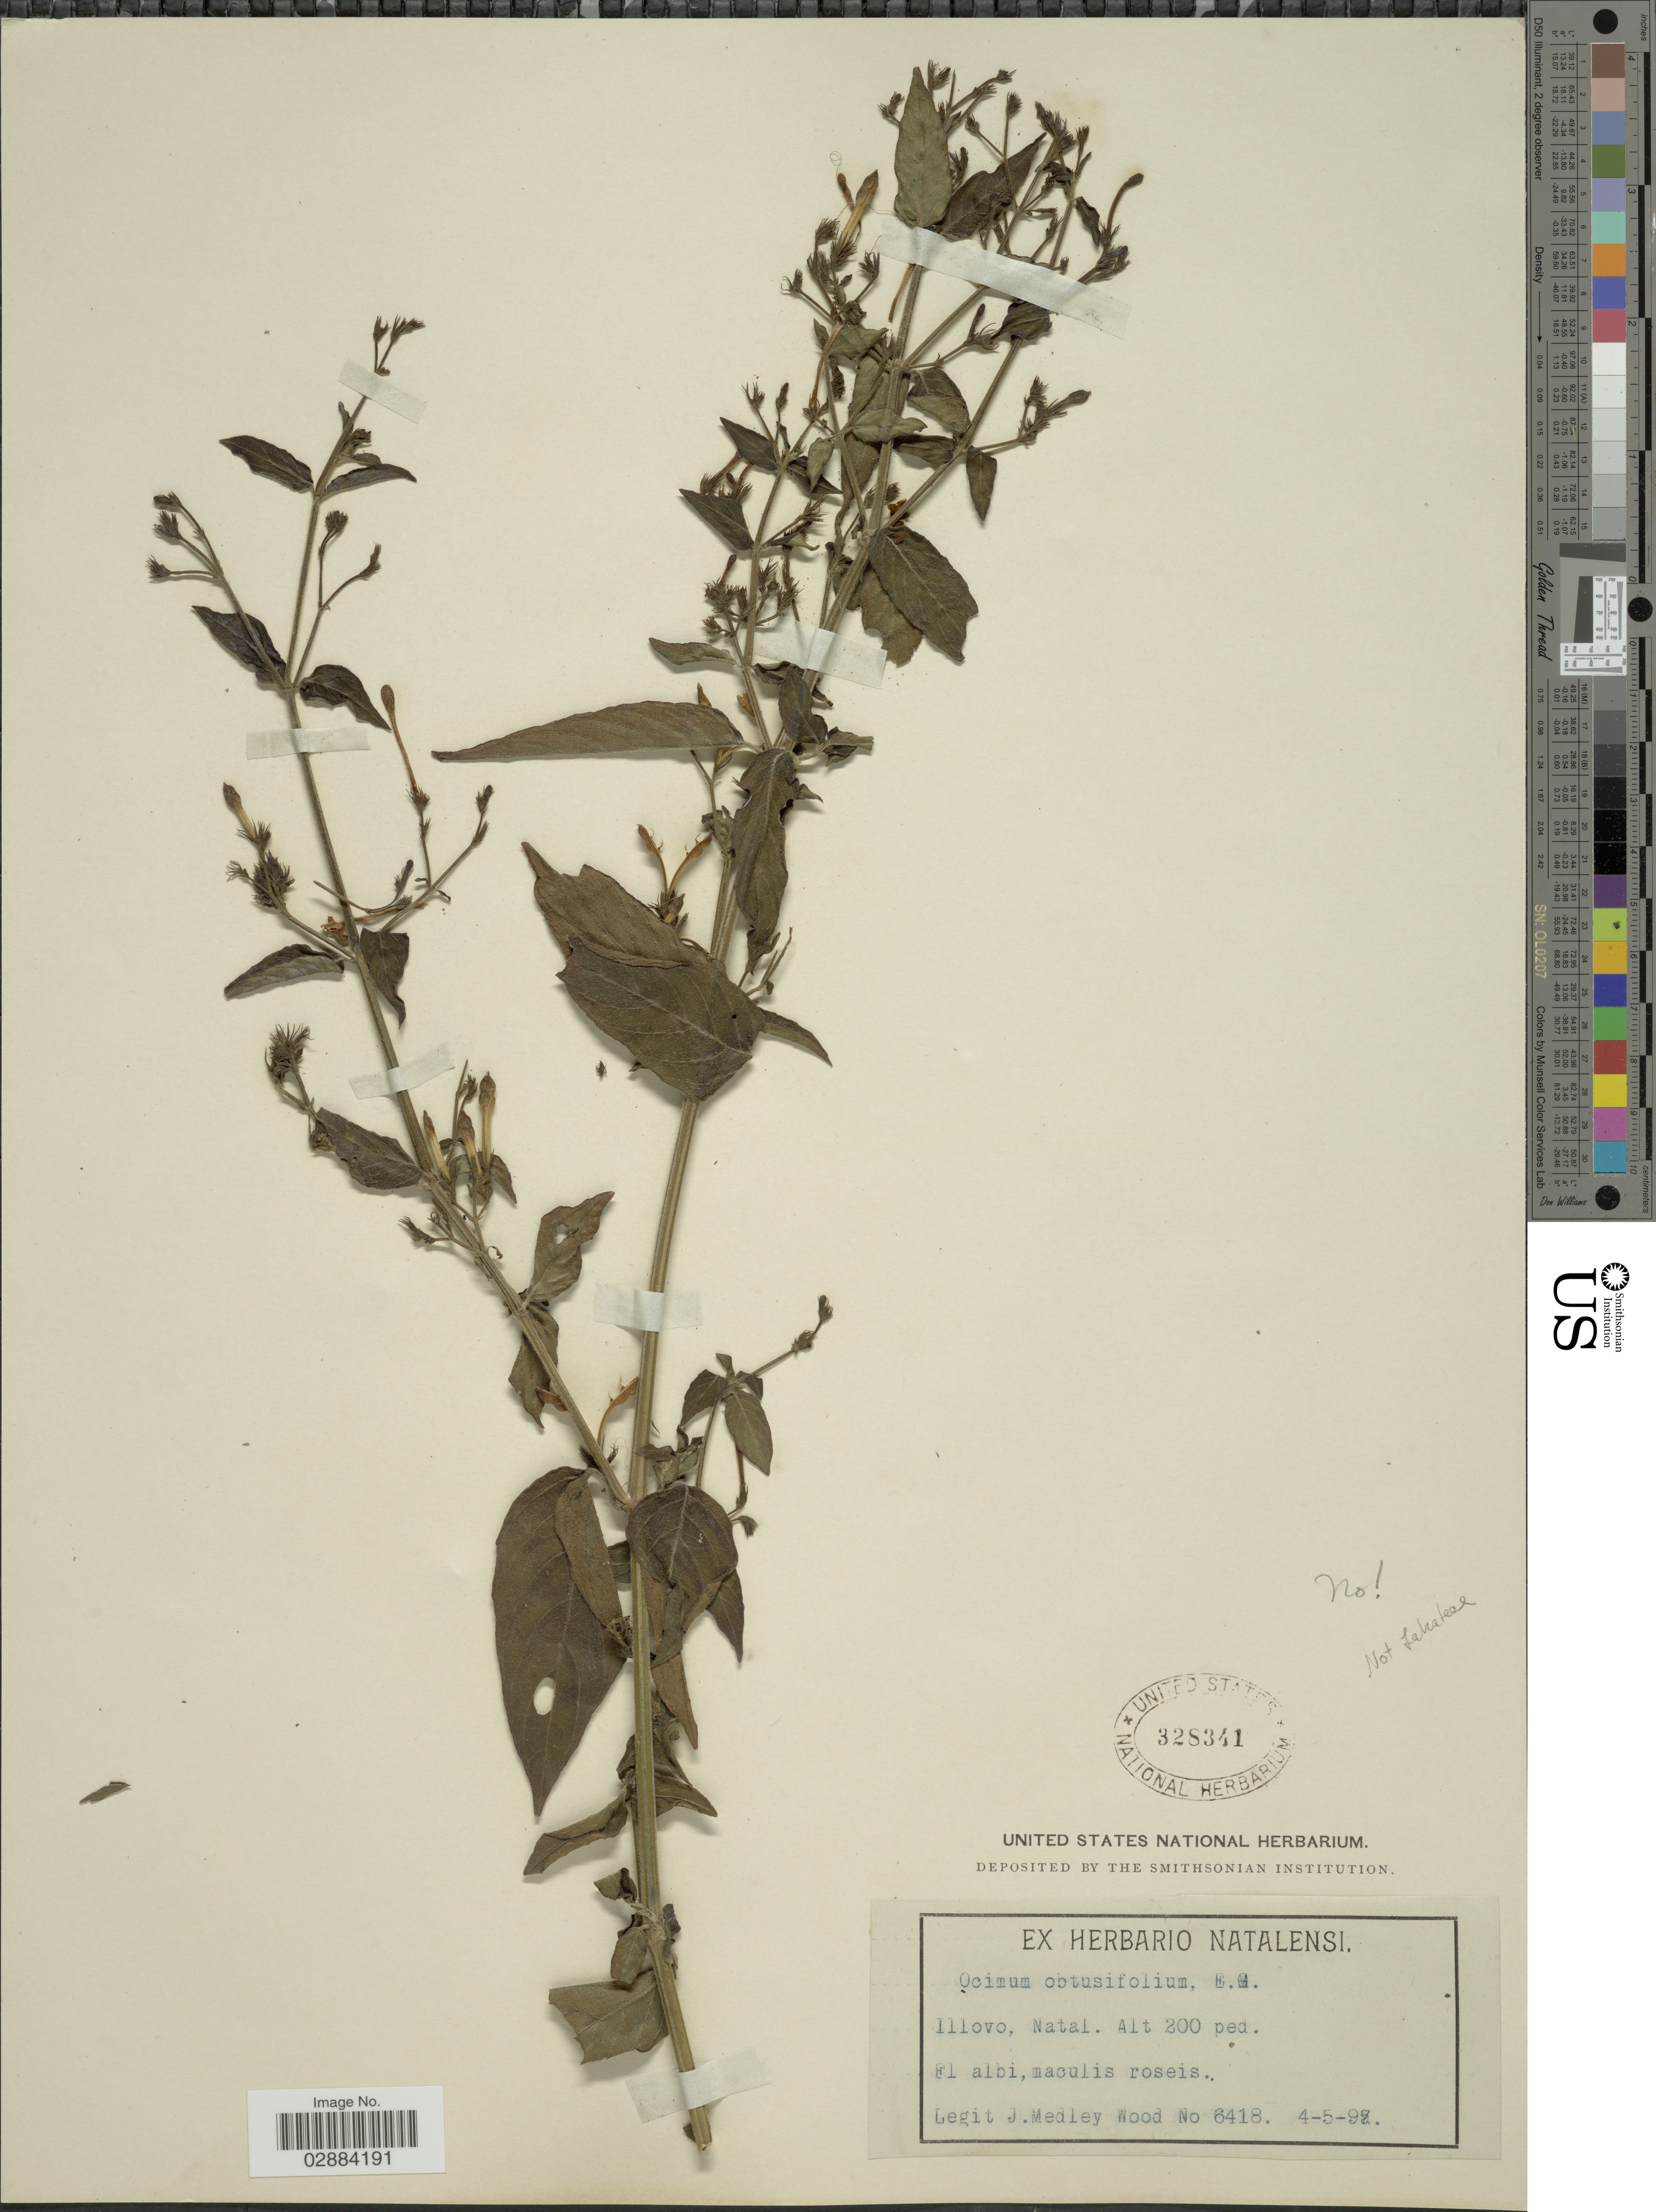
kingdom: Plantae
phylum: Tracheophyta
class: Magnoliopsida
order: Lamiales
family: Lamiaceae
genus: Endostemon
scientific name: Endostemon obtusifolius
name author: (E. Mey.) N.E. Br.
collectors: J. Medley Wood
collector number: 6418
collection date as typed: Transcribed d/m/y: 4/5/97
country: South Africa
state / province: KwaZulu-Natal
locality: Ollovo, Natal.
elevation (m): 61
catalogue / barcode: US 328341